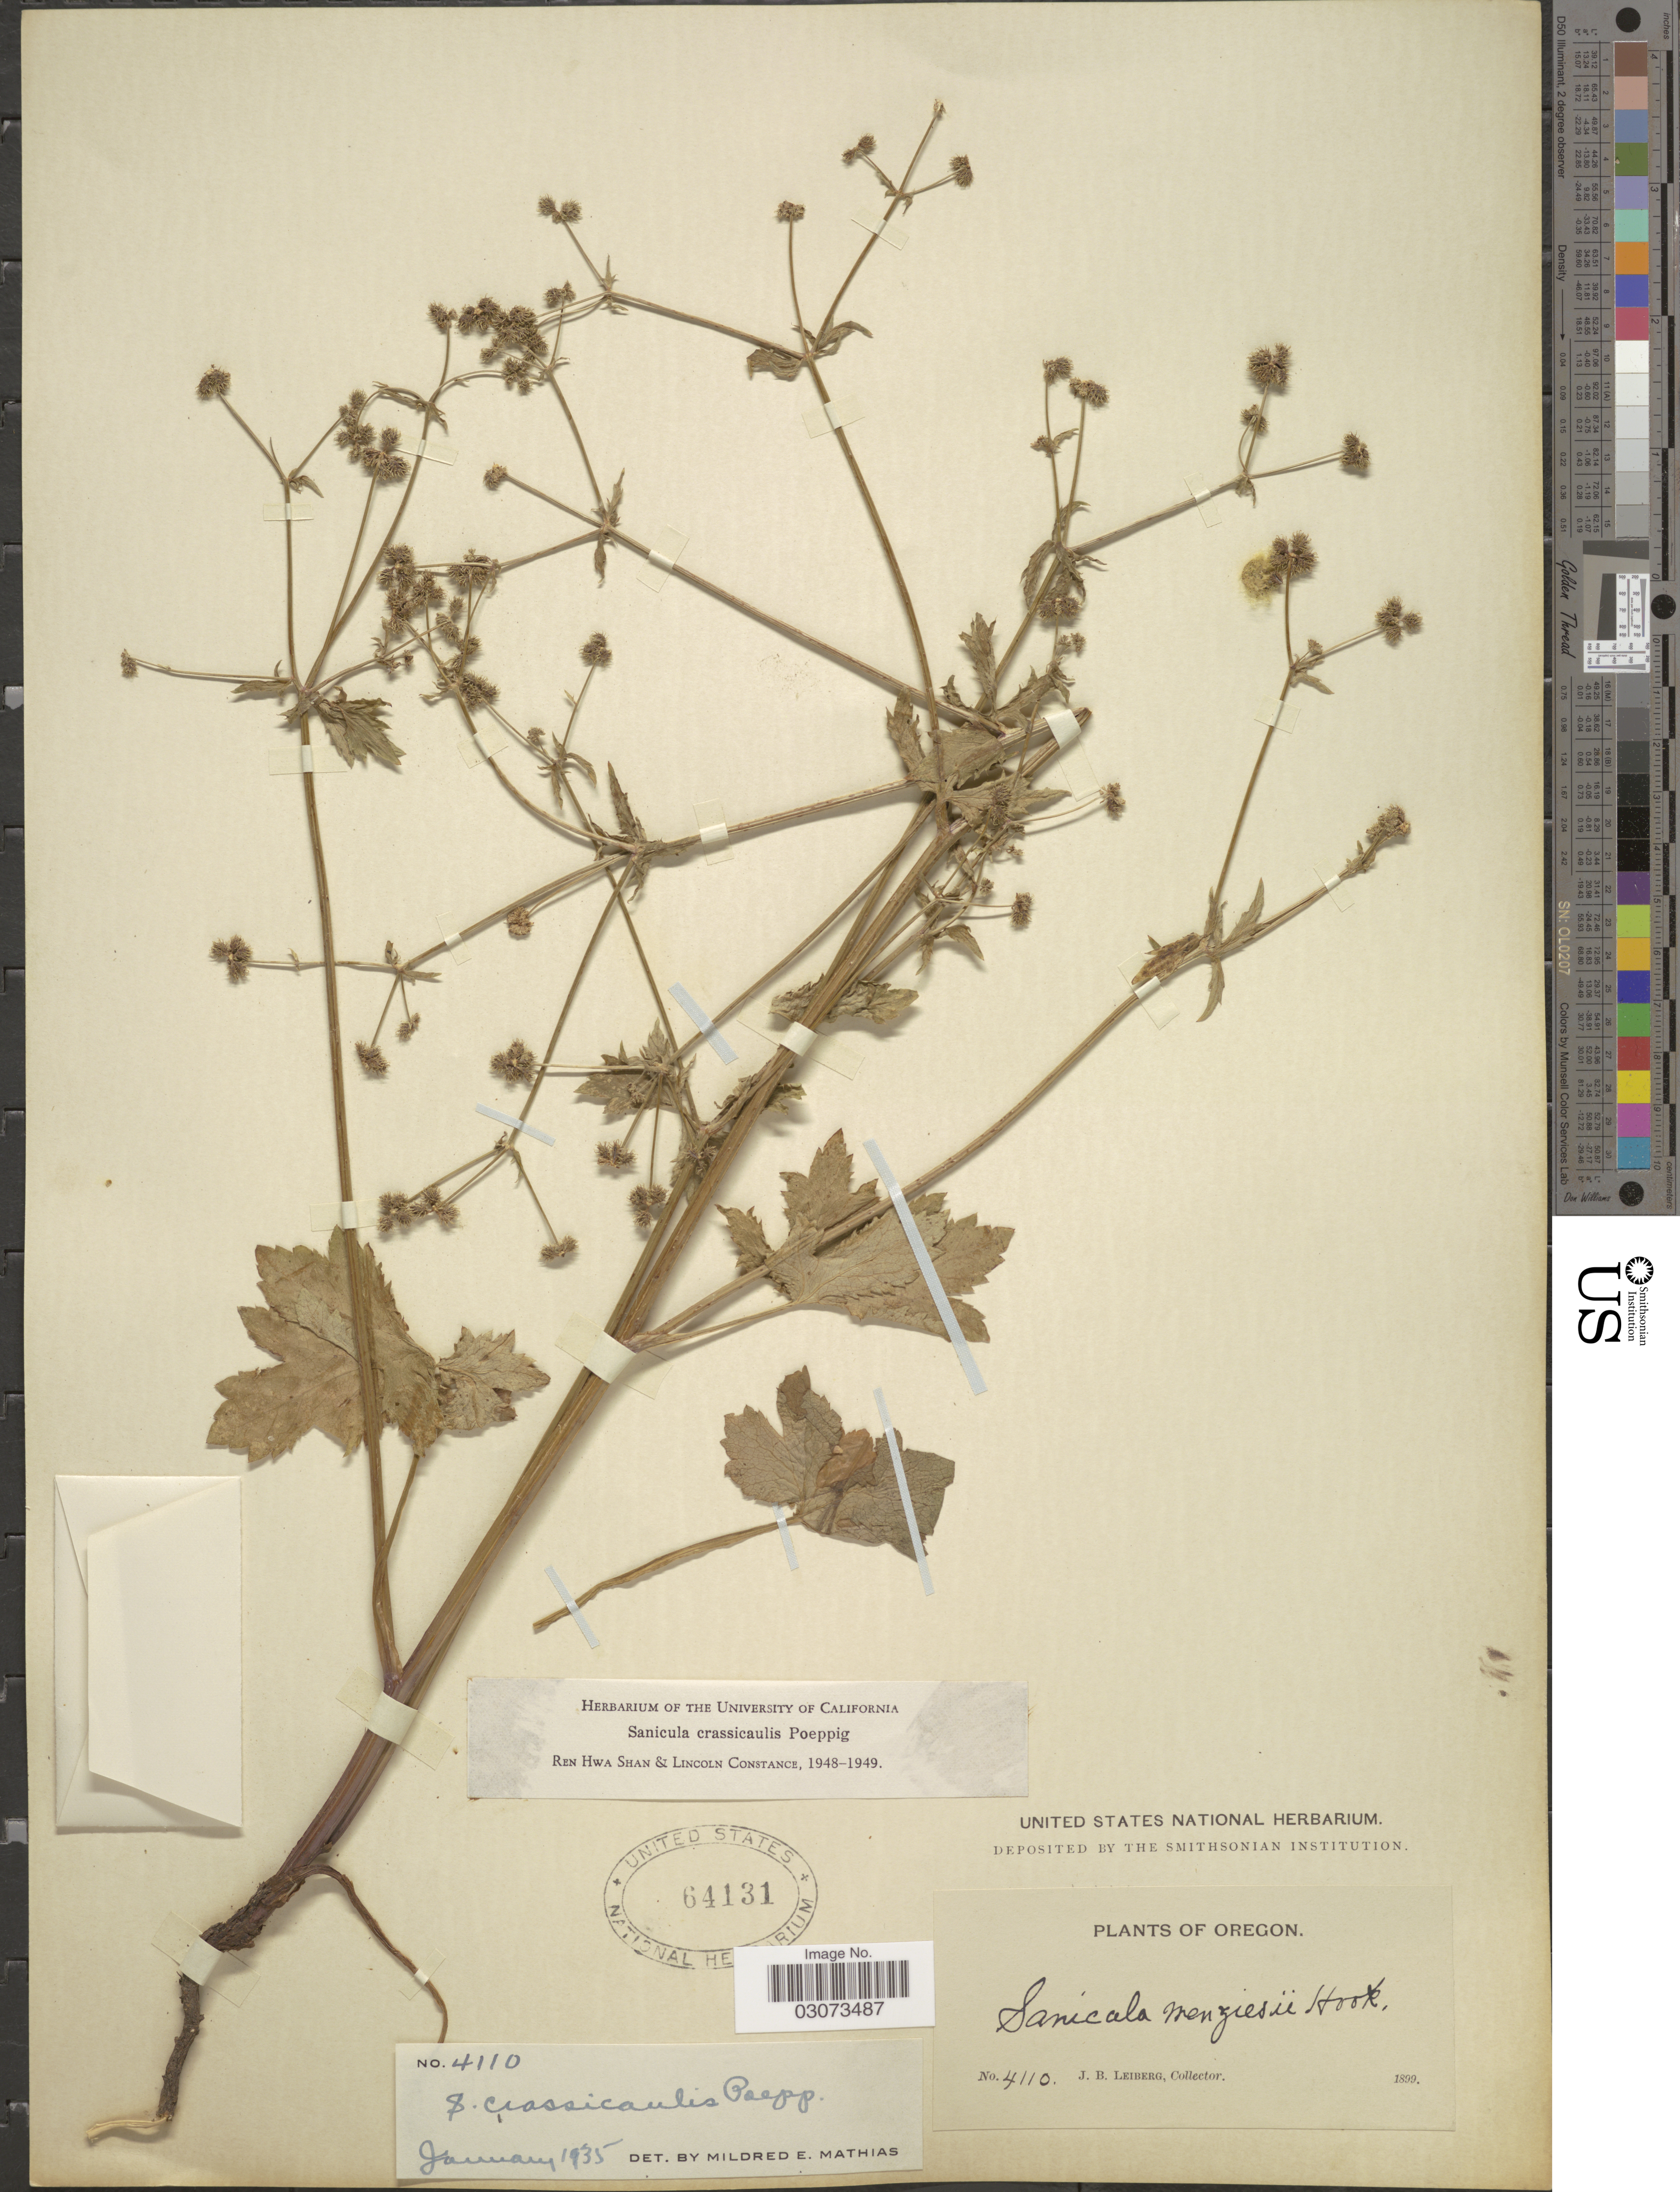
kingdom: Plantae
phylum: Tracheophyta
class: Magnoliopsida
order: Apiales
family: Apiaceae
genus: Sanicula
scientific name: Sanicula crassicaulis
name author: Poepp. ex DC.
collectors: J. B. Leiberg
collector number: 4110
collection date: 1899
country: United States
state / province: Oregon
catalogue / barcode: US 64131